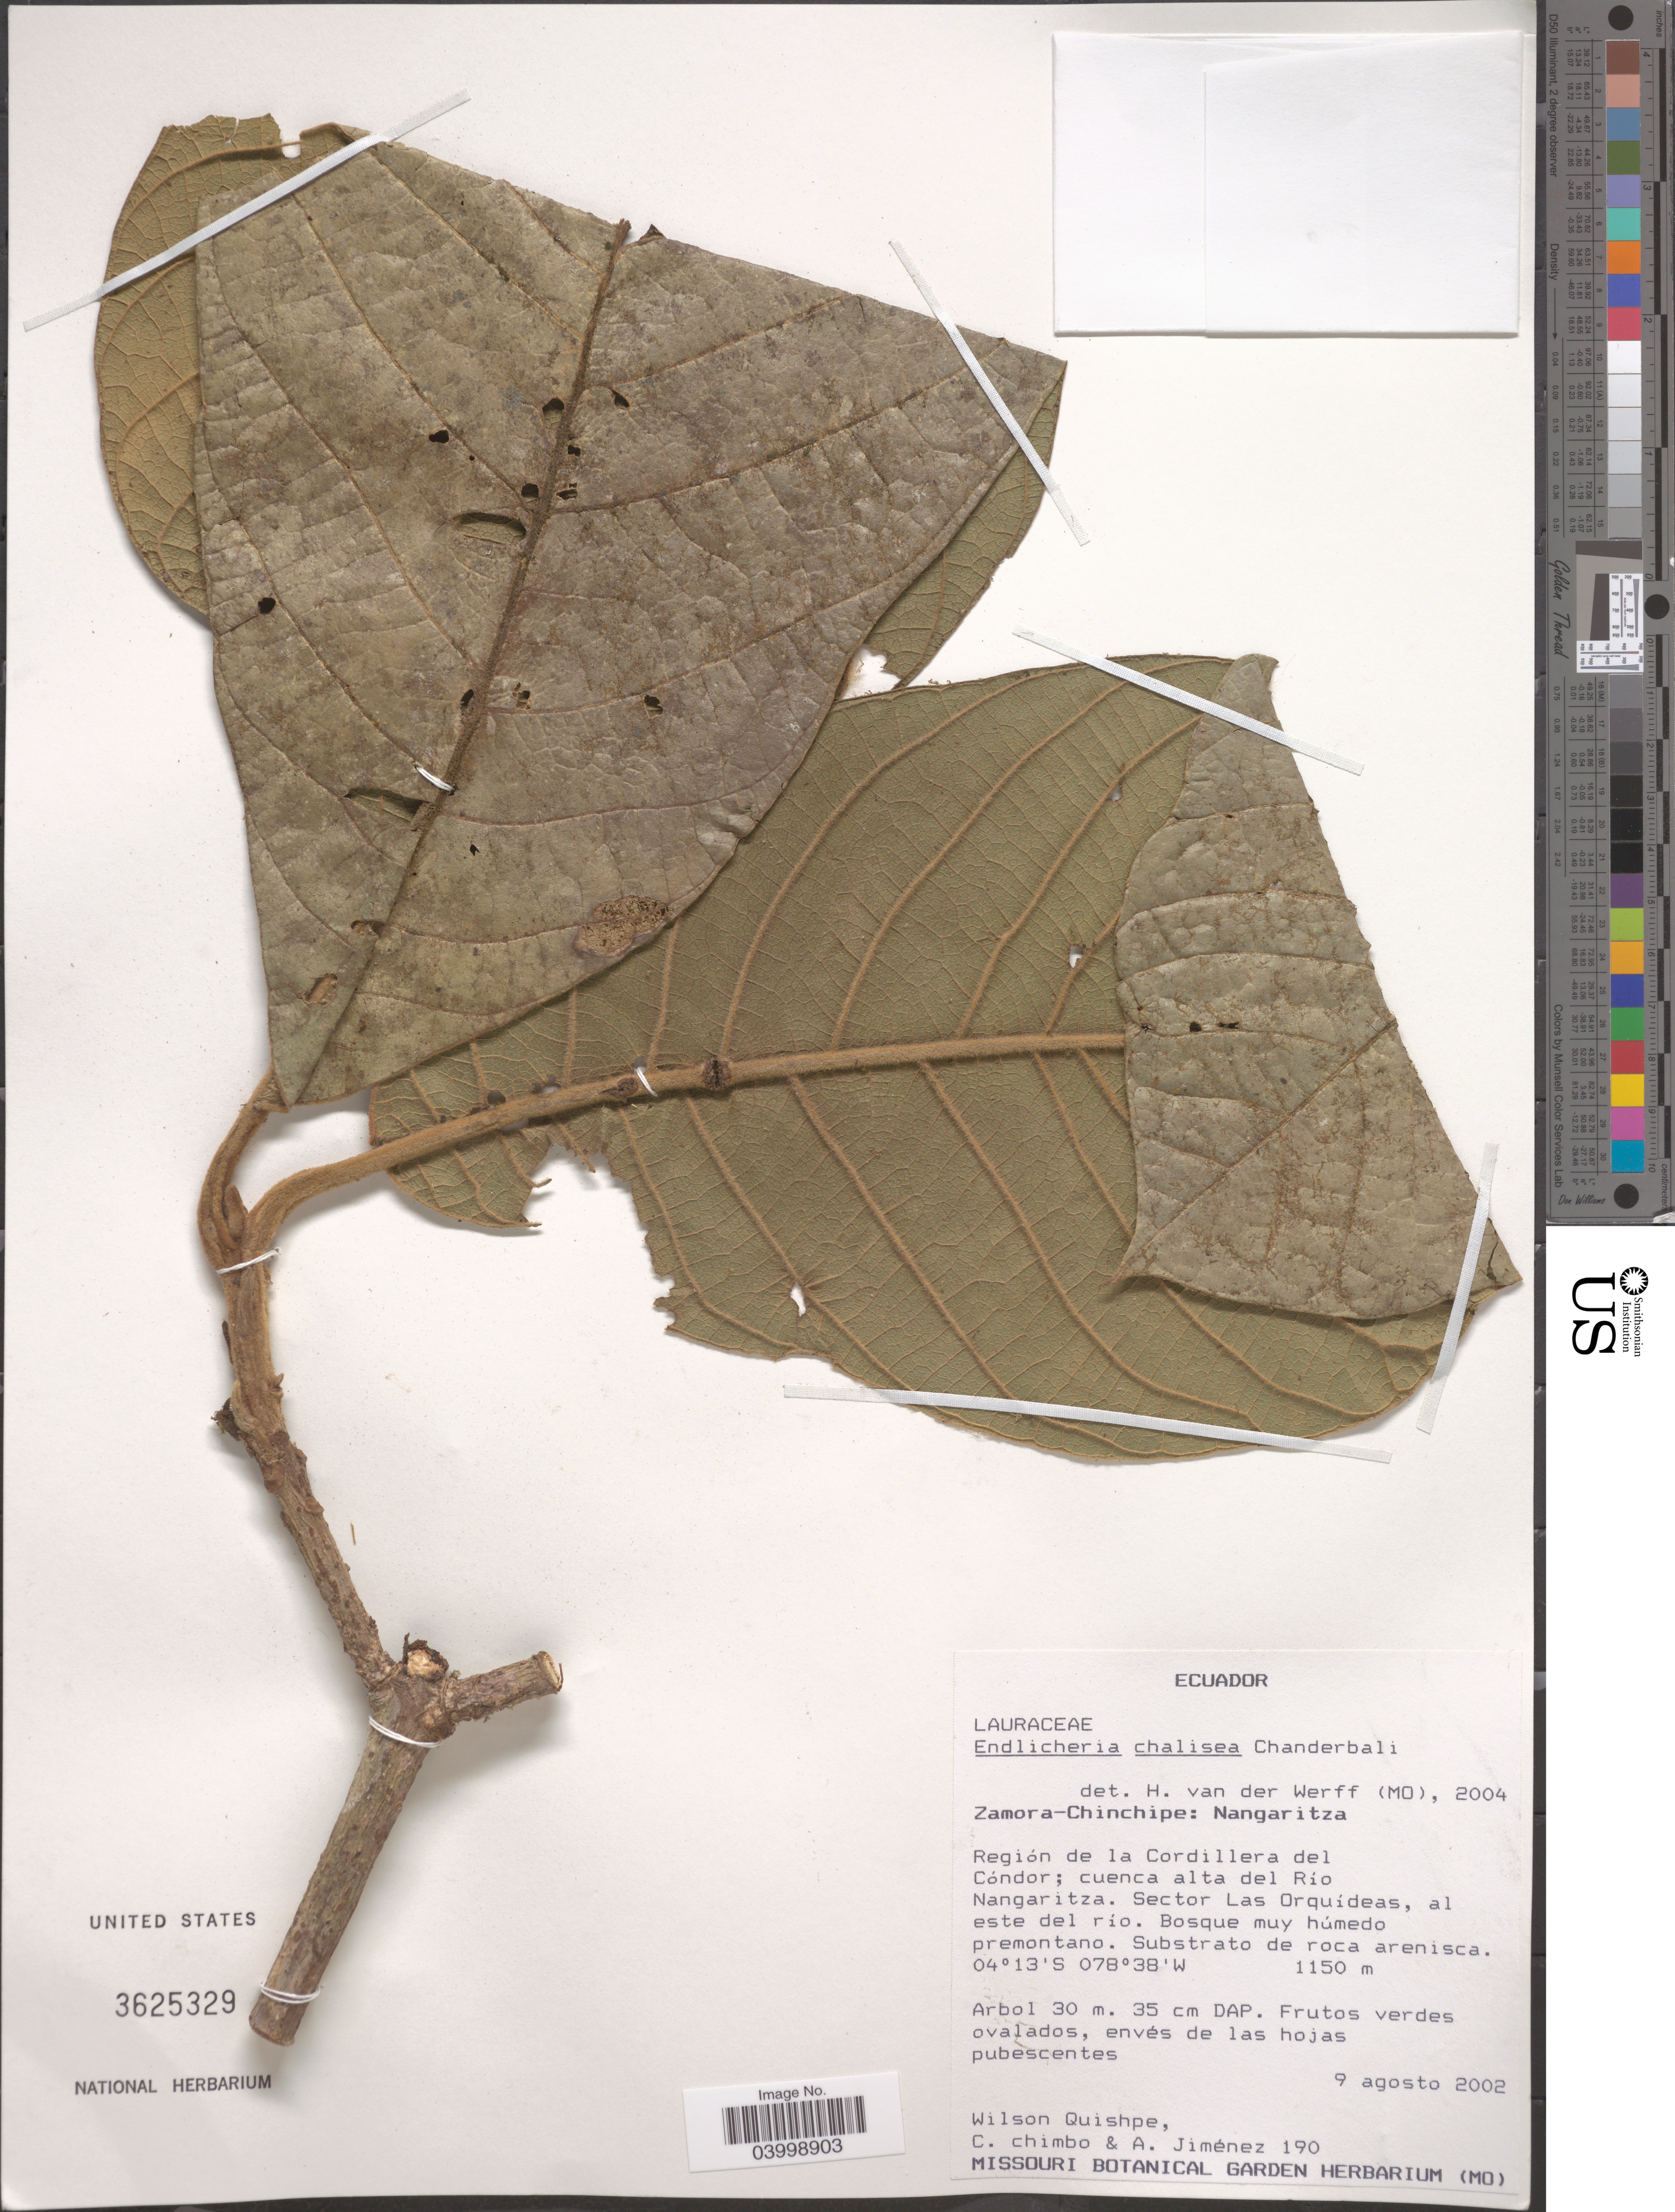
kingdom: Plantae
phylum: Tracheophyta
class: Magnoliopsida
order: Laurales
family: Lauraceae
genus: Endlicheria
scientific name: Endlicheria chalisea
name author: Chanderb.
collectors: W. Quishpe, C. Chimbo & A. Jimenez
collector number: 190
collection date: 2002-08-09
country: Ecuador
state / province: Zamora-Chinchipe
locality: Nangaritza. Región de la Cordillera del Cóndor; cuenca alta del Río Nangaritza. Sector Las Orquídeas, al este del río.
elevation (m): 1150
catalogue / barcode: US 3625329